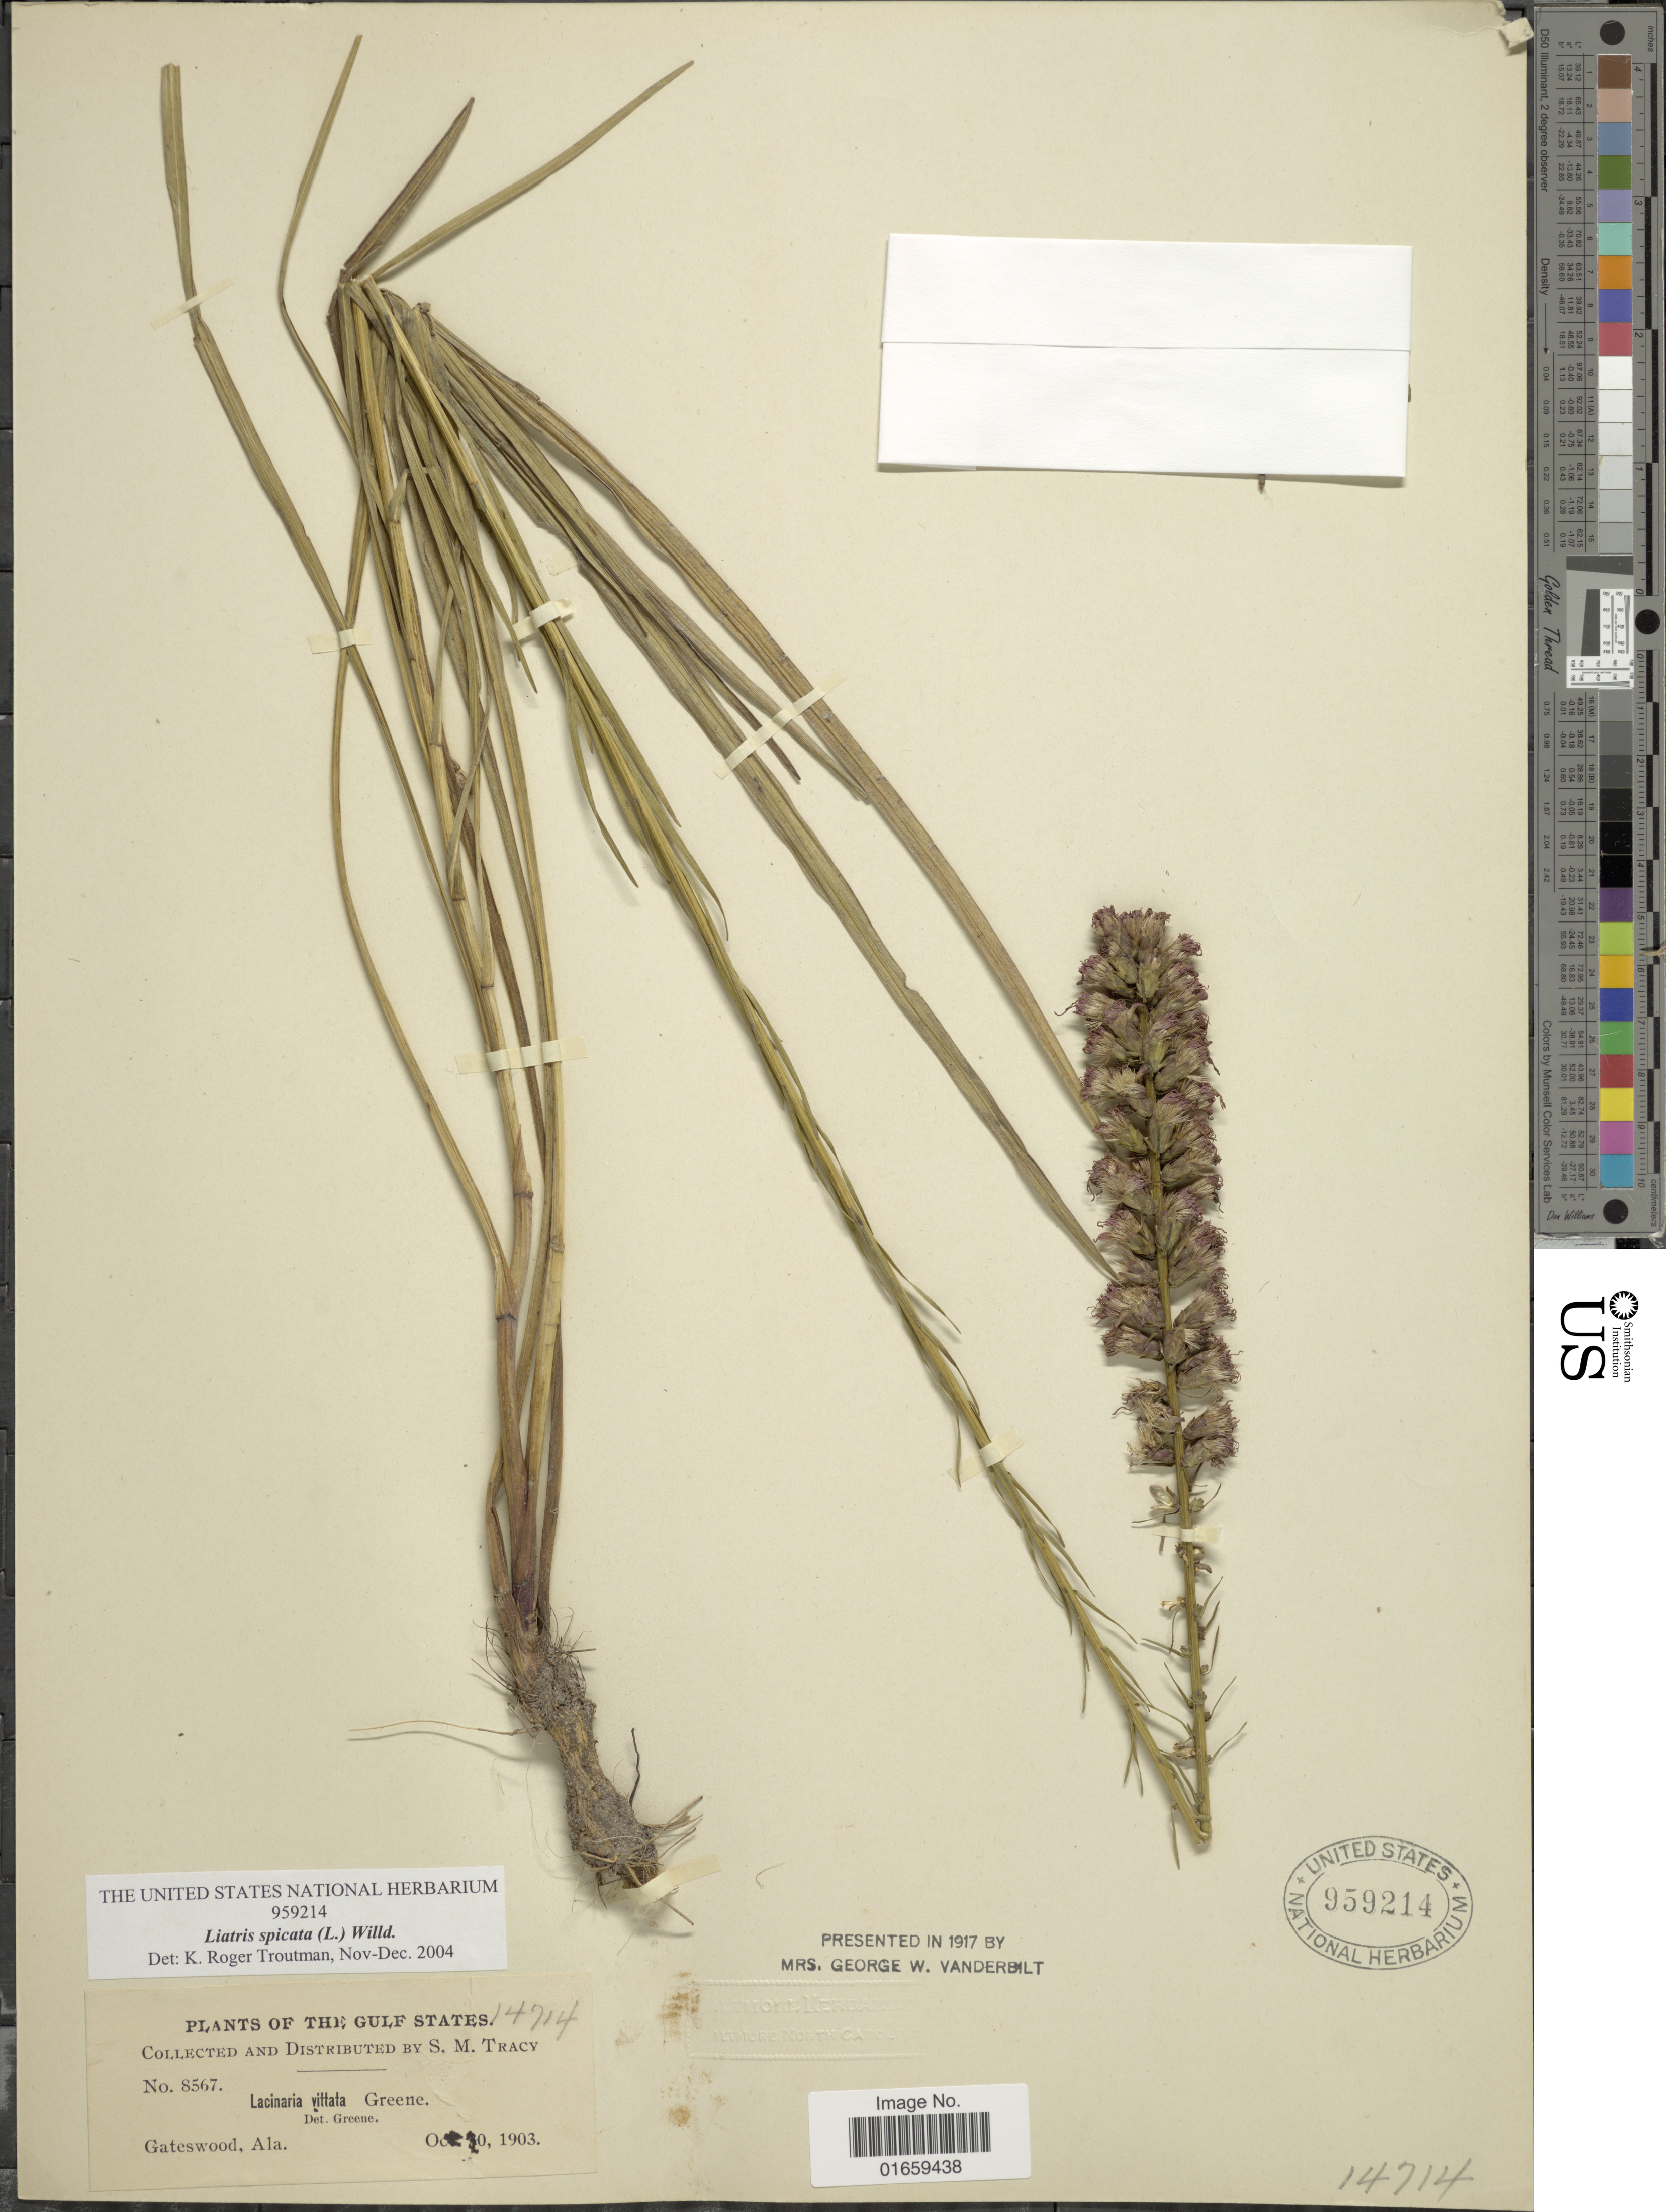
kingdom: Plantae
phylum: Tracheophyta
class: Magnoliopsida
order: Asterales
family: Asteraceae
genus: Liatris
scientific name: Liatris spicata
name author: (L.) Willd.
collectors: S. M. Tracy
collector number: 8567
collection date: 1903-10-30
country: United States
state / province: Alabama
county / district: Baldwin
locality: Gateswood, Ala.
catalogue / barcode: US 959214